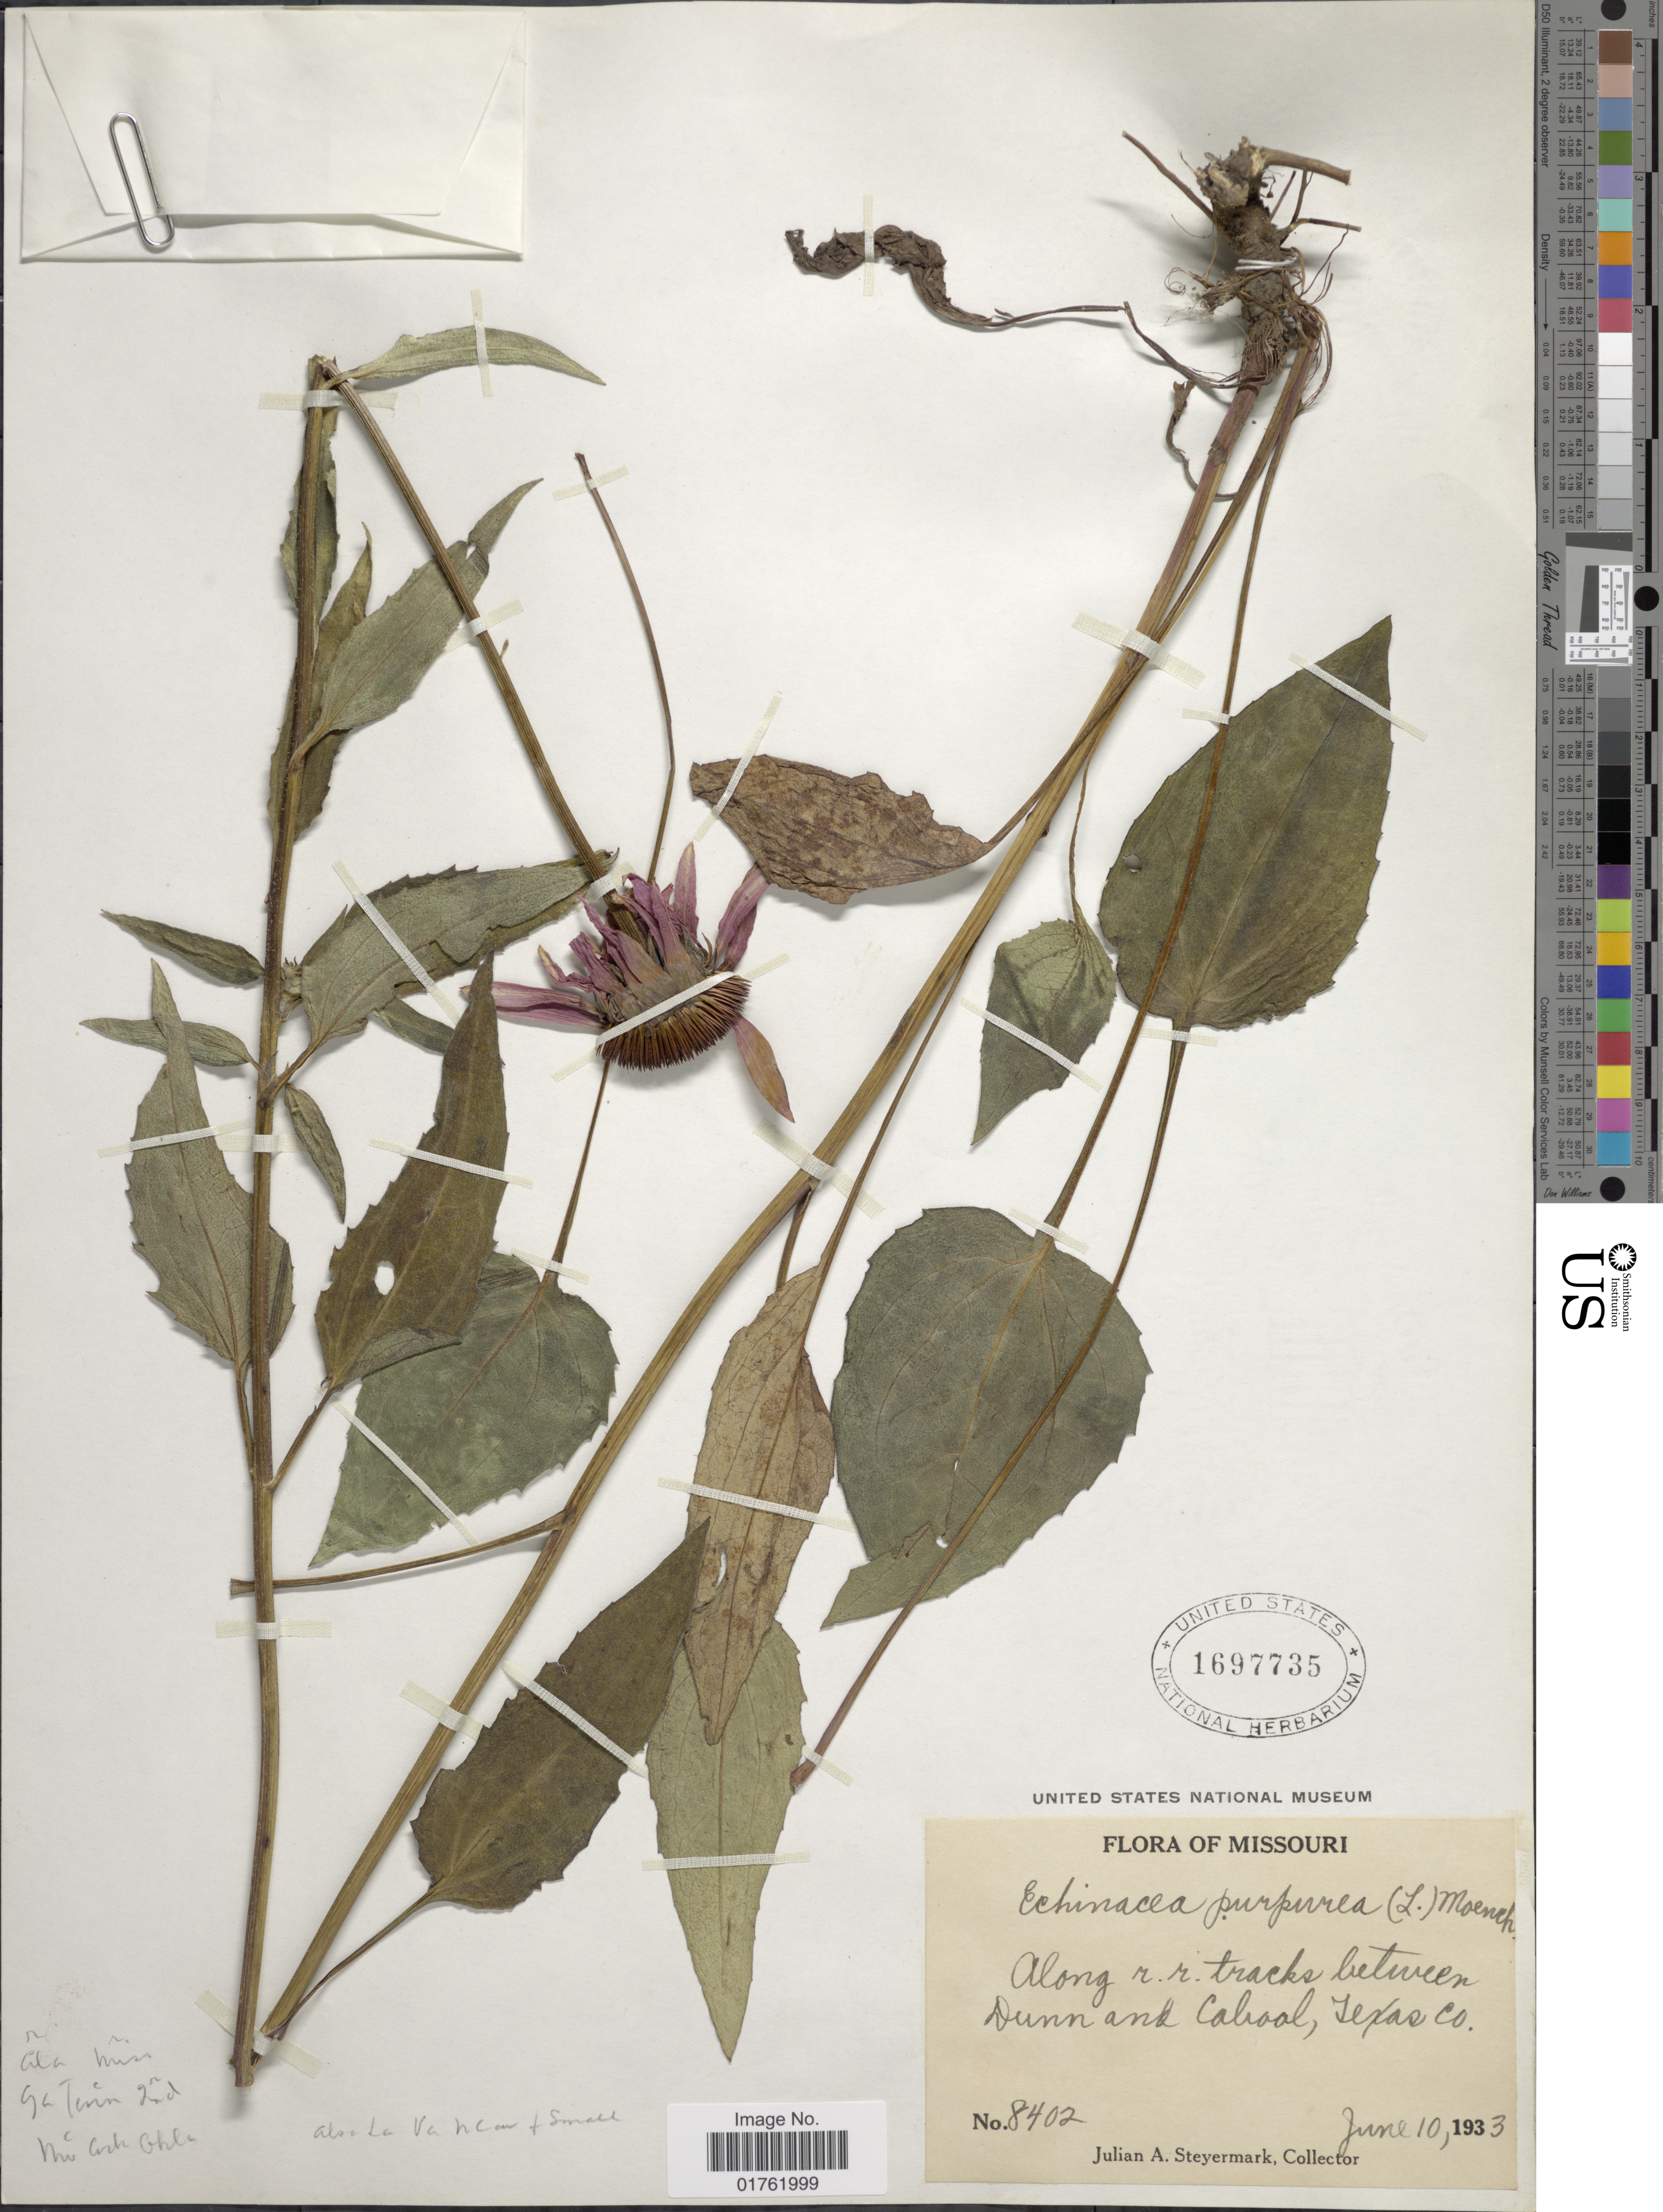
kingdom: Plantae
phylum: Tracheophyta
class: Magnoliopsida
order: Asterales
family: Asteraceae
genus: Echinacea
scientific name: Echinacea purpurea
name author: (L.) Moench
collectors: J. Steyermark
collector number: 8402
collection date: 1933-06-10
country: United States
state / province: Missouri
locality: Along r.r. track between Dunn and Cahoal, Texas Co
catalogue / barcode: US 1697735